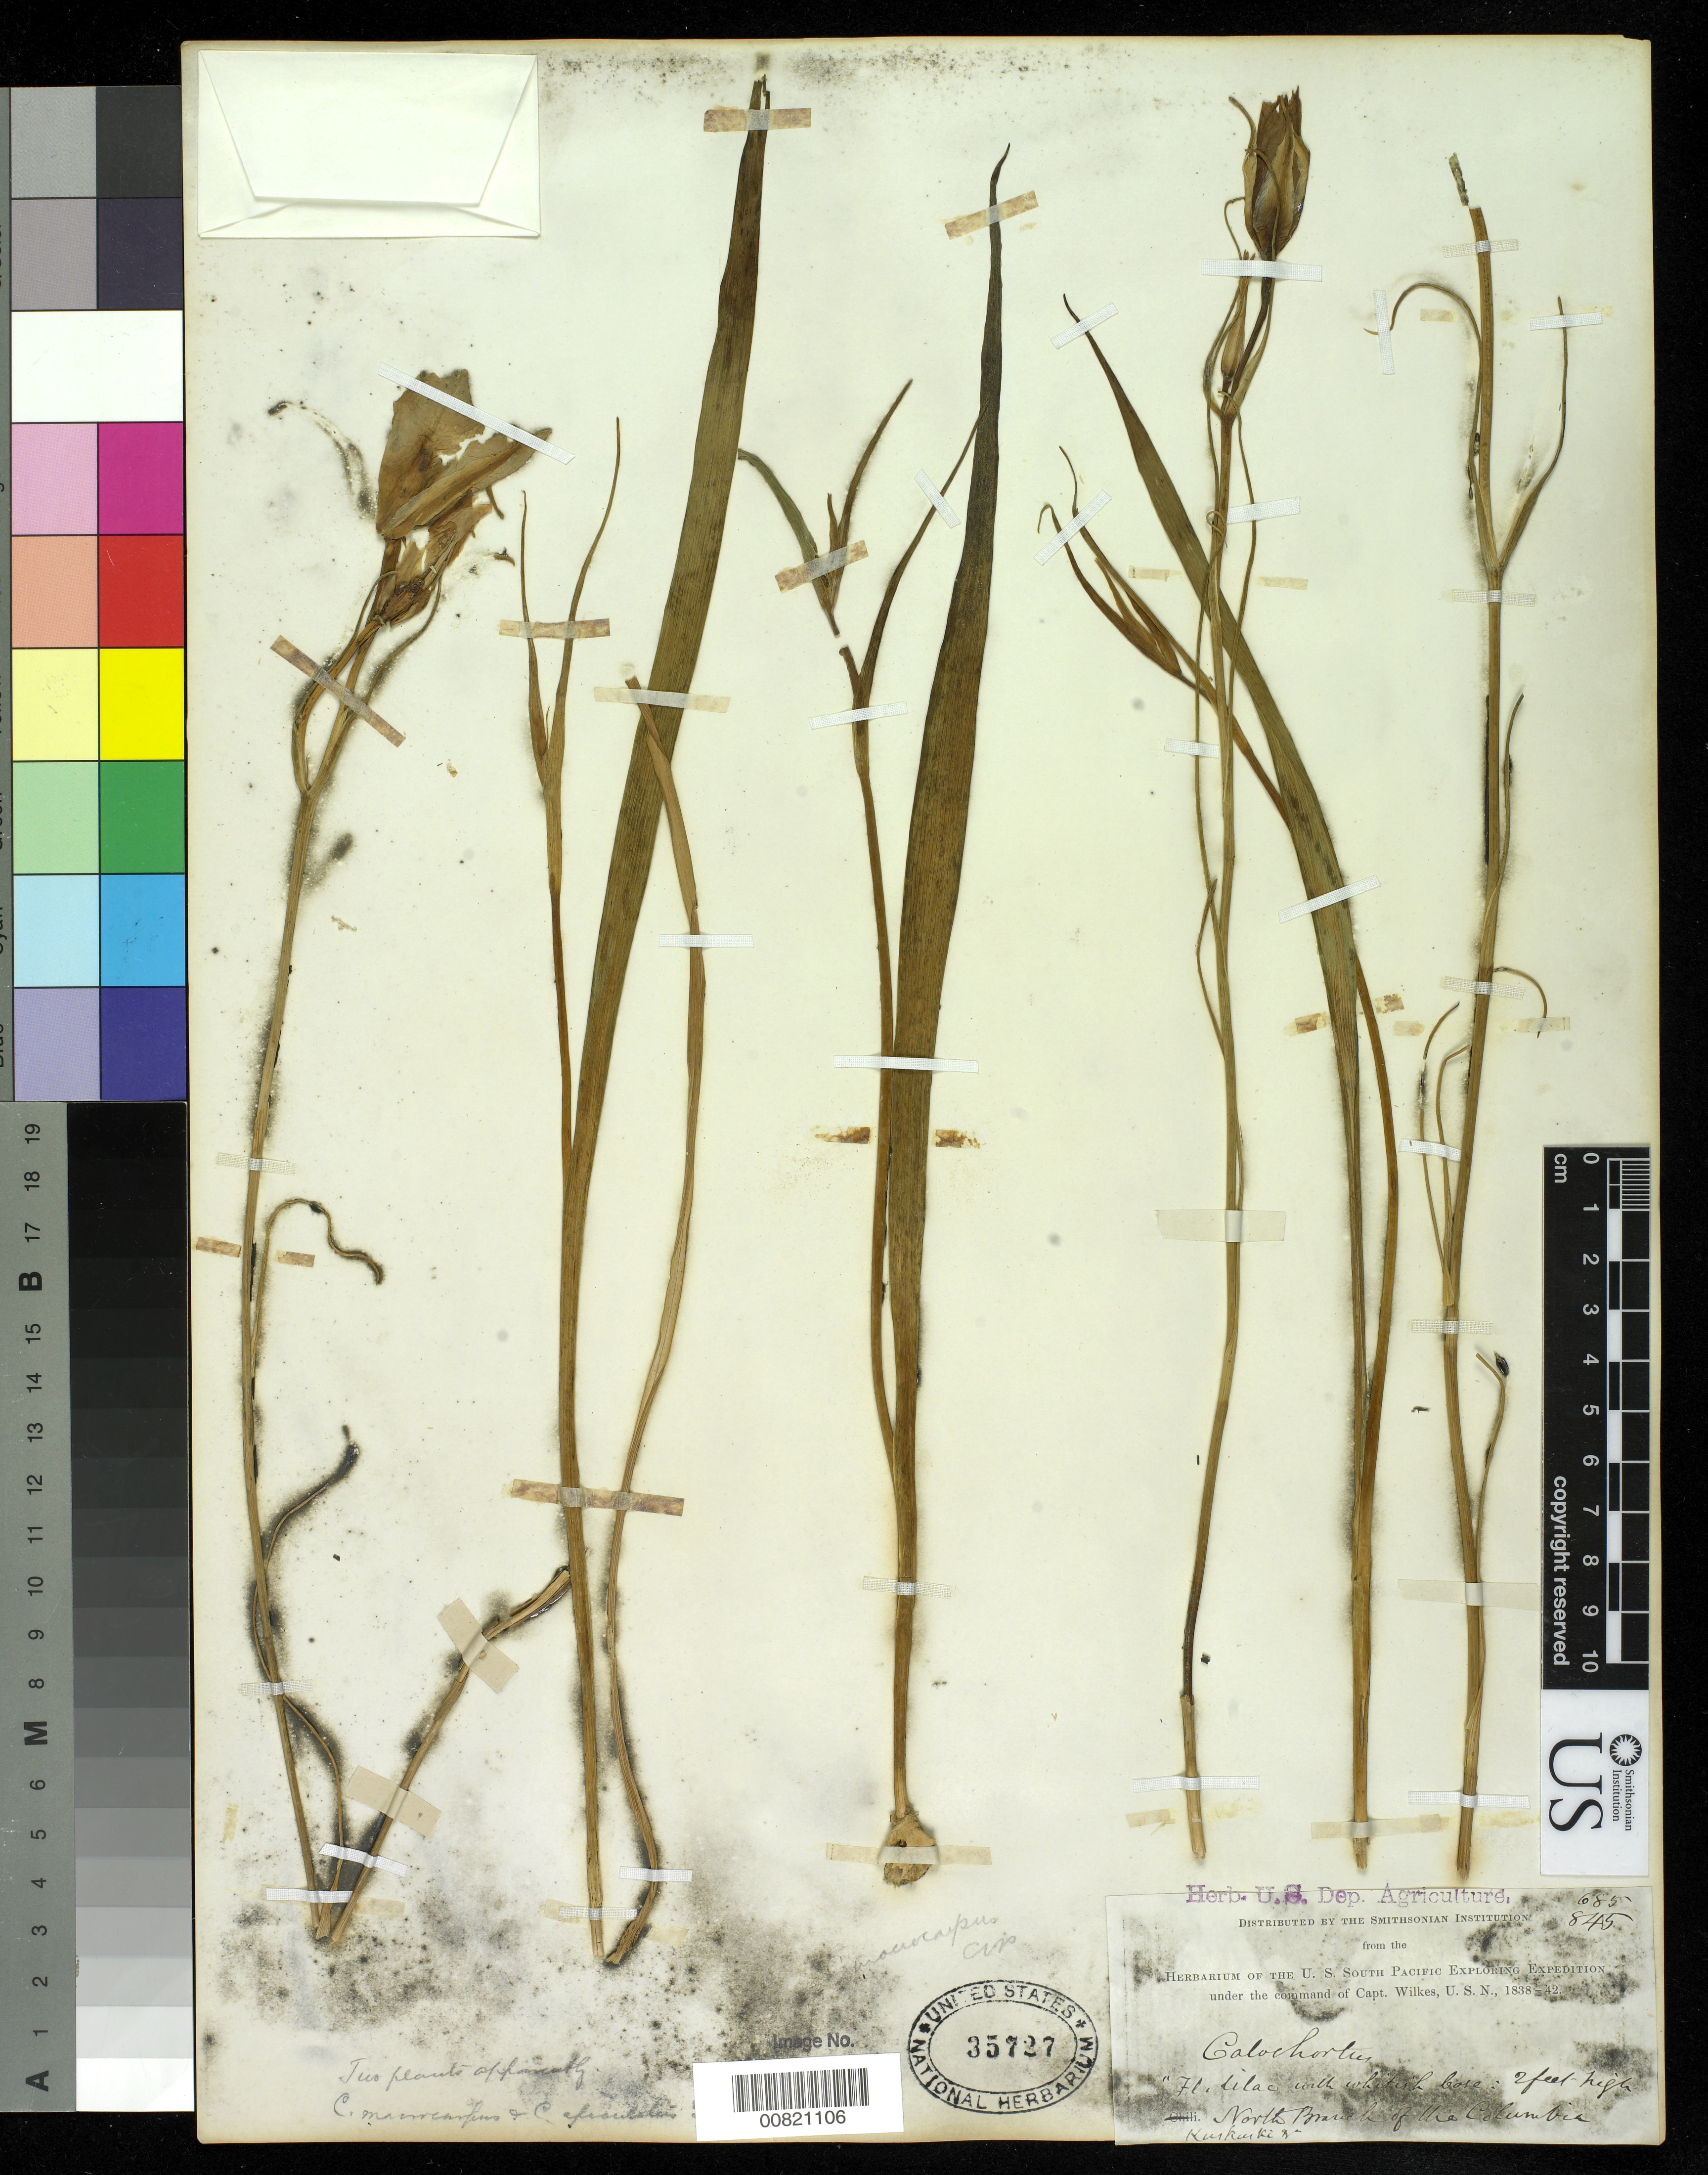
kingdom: Plantae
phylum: Tracheophyta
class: Liliopsida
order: Liliales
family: Liliaceae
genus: Calochortus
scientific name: Calochortus macrocarpus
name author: Douglas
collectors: Wilkes Explor. Exped.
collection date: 1838/1842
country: United States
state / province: Washington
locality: North Branch of the Columbia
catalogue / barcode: US 35727